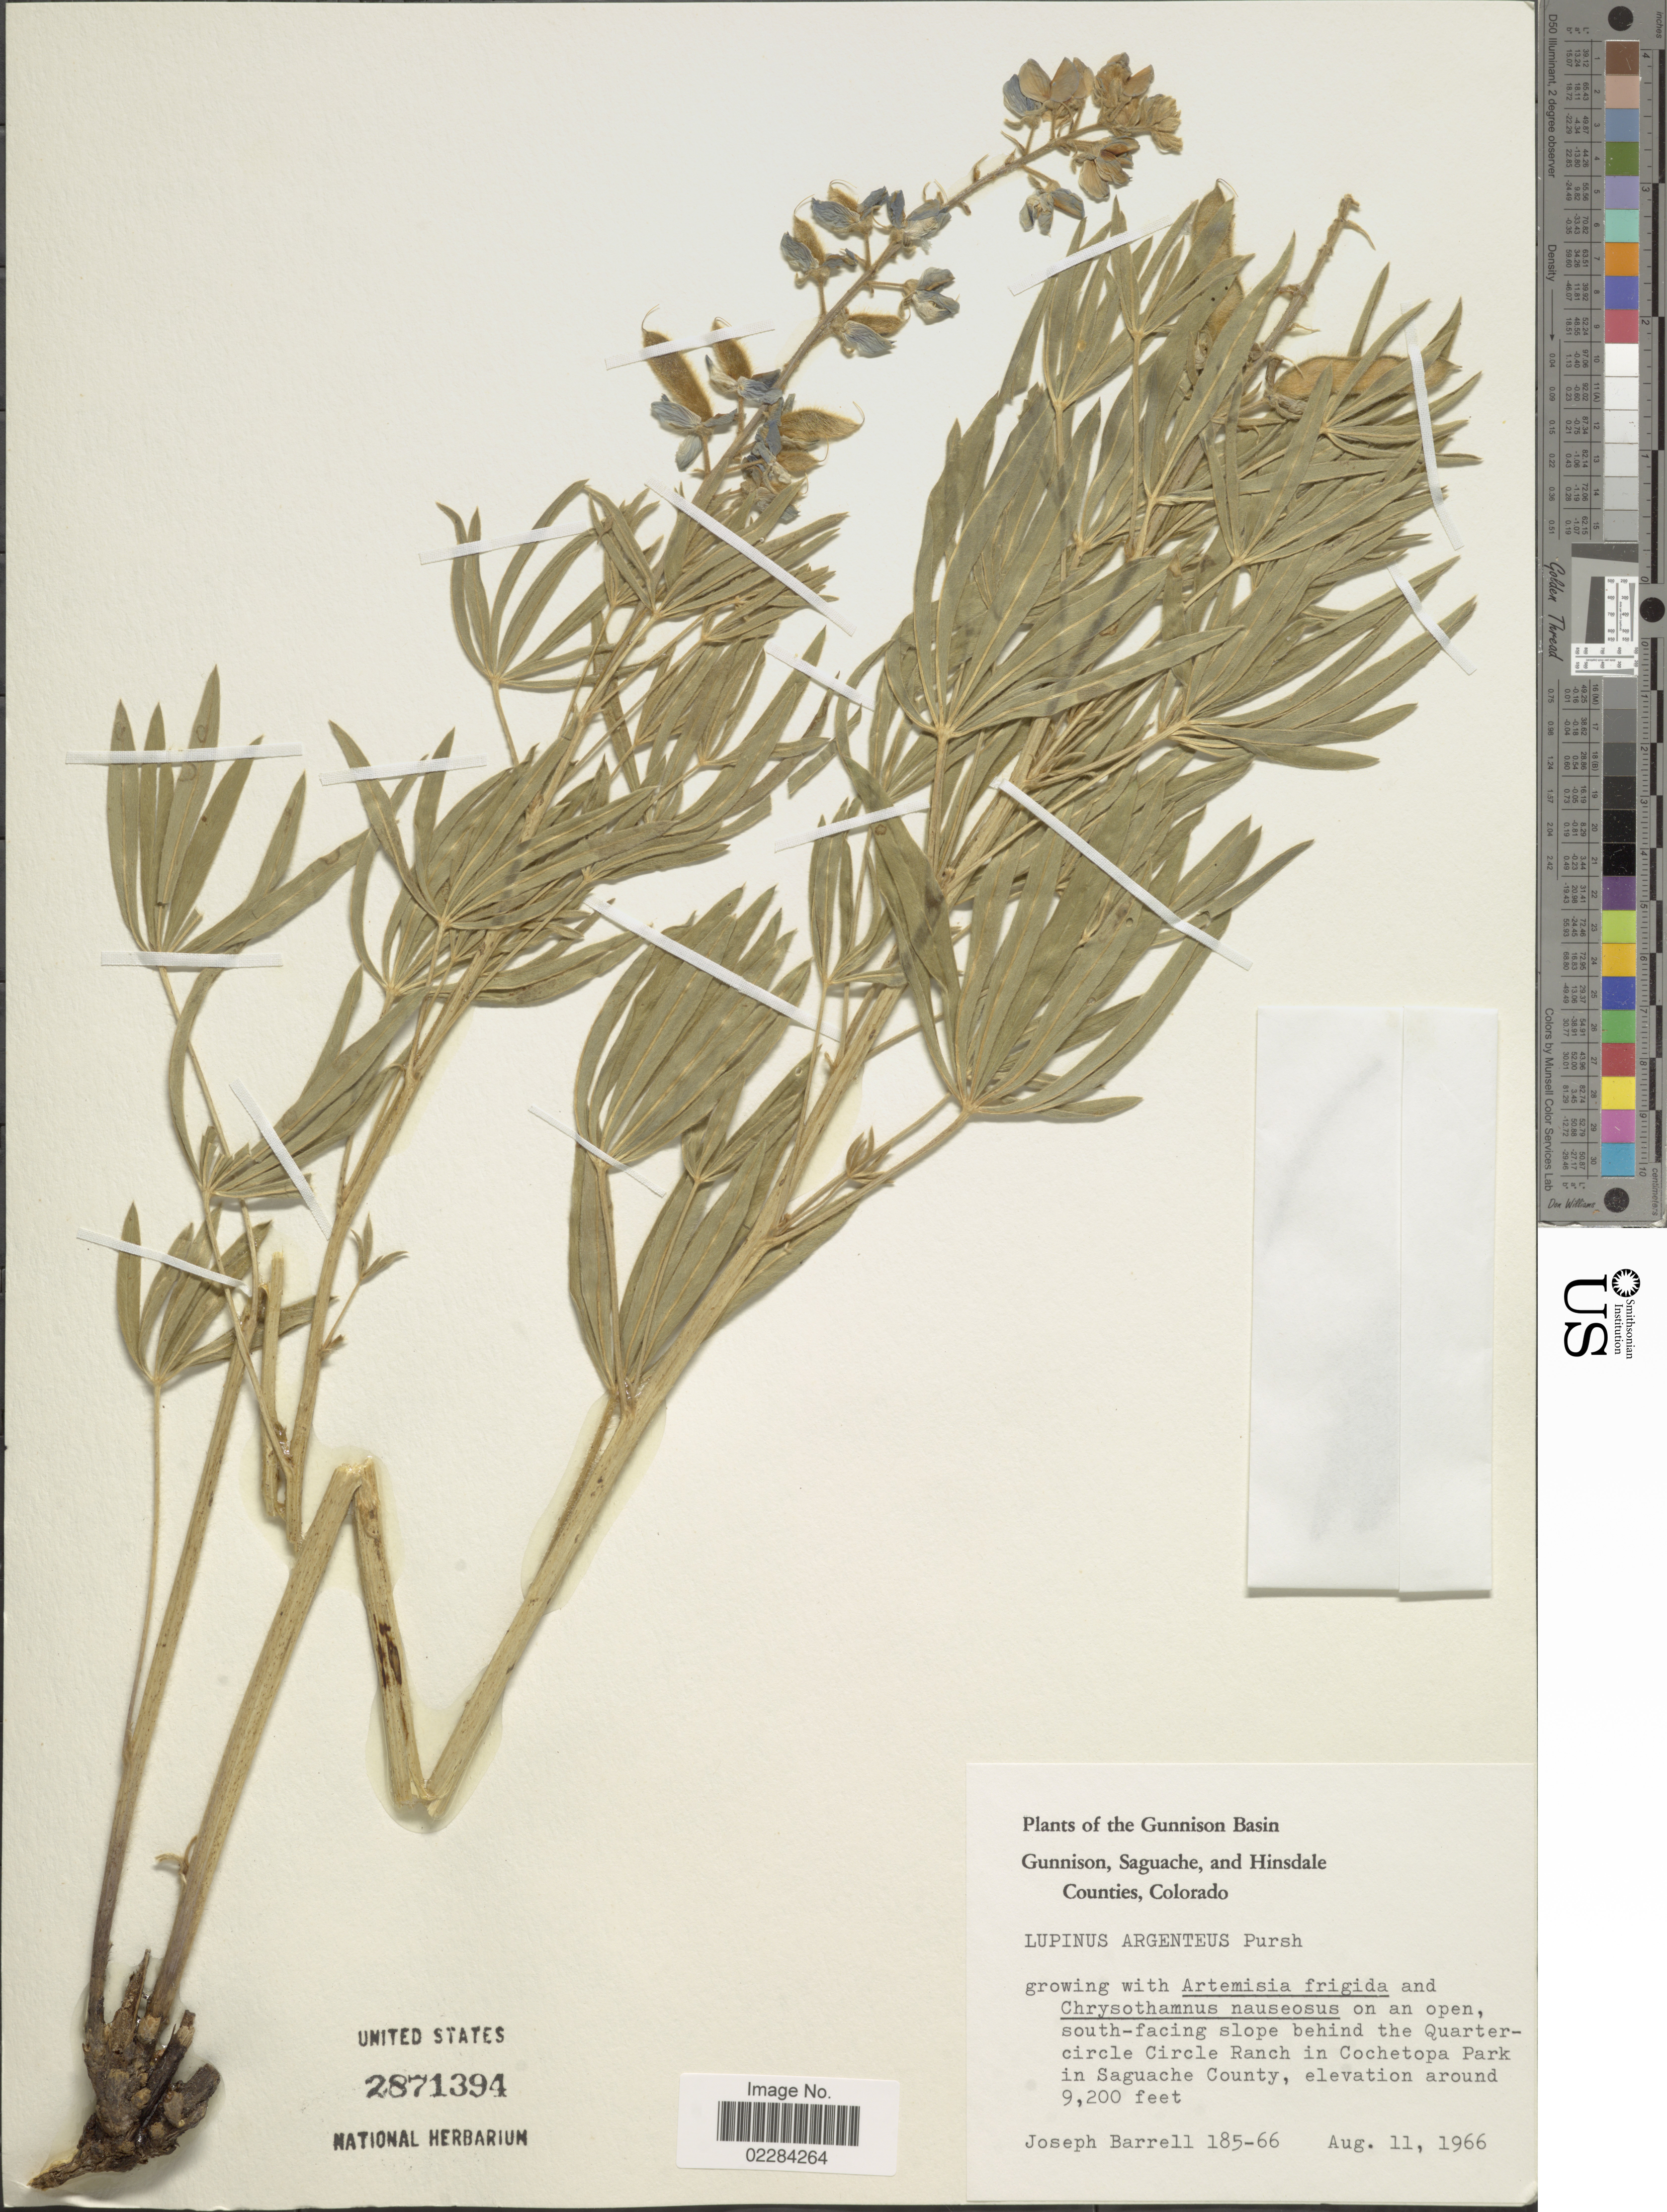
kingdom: Plantae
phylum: Tracheophyta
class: Magnoliopsida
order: Fabales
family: Fabaceae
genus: Lupinus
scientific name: Lupinus argenteus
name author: Pursh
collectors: J. Barrell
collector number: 185-66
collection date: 1966-08-11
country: United States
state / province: Colorado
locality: Gunnison Bay. Gunnison, Saguache, and Hinsdale Counties. growing with Artemisia frigia and Chrysothamnus nauseosus on an open, south-facing slope behind the Quartercircle Circle Ranch in Cochetopa Park in Saguache County.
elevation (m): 2804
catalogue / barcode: US 2871394